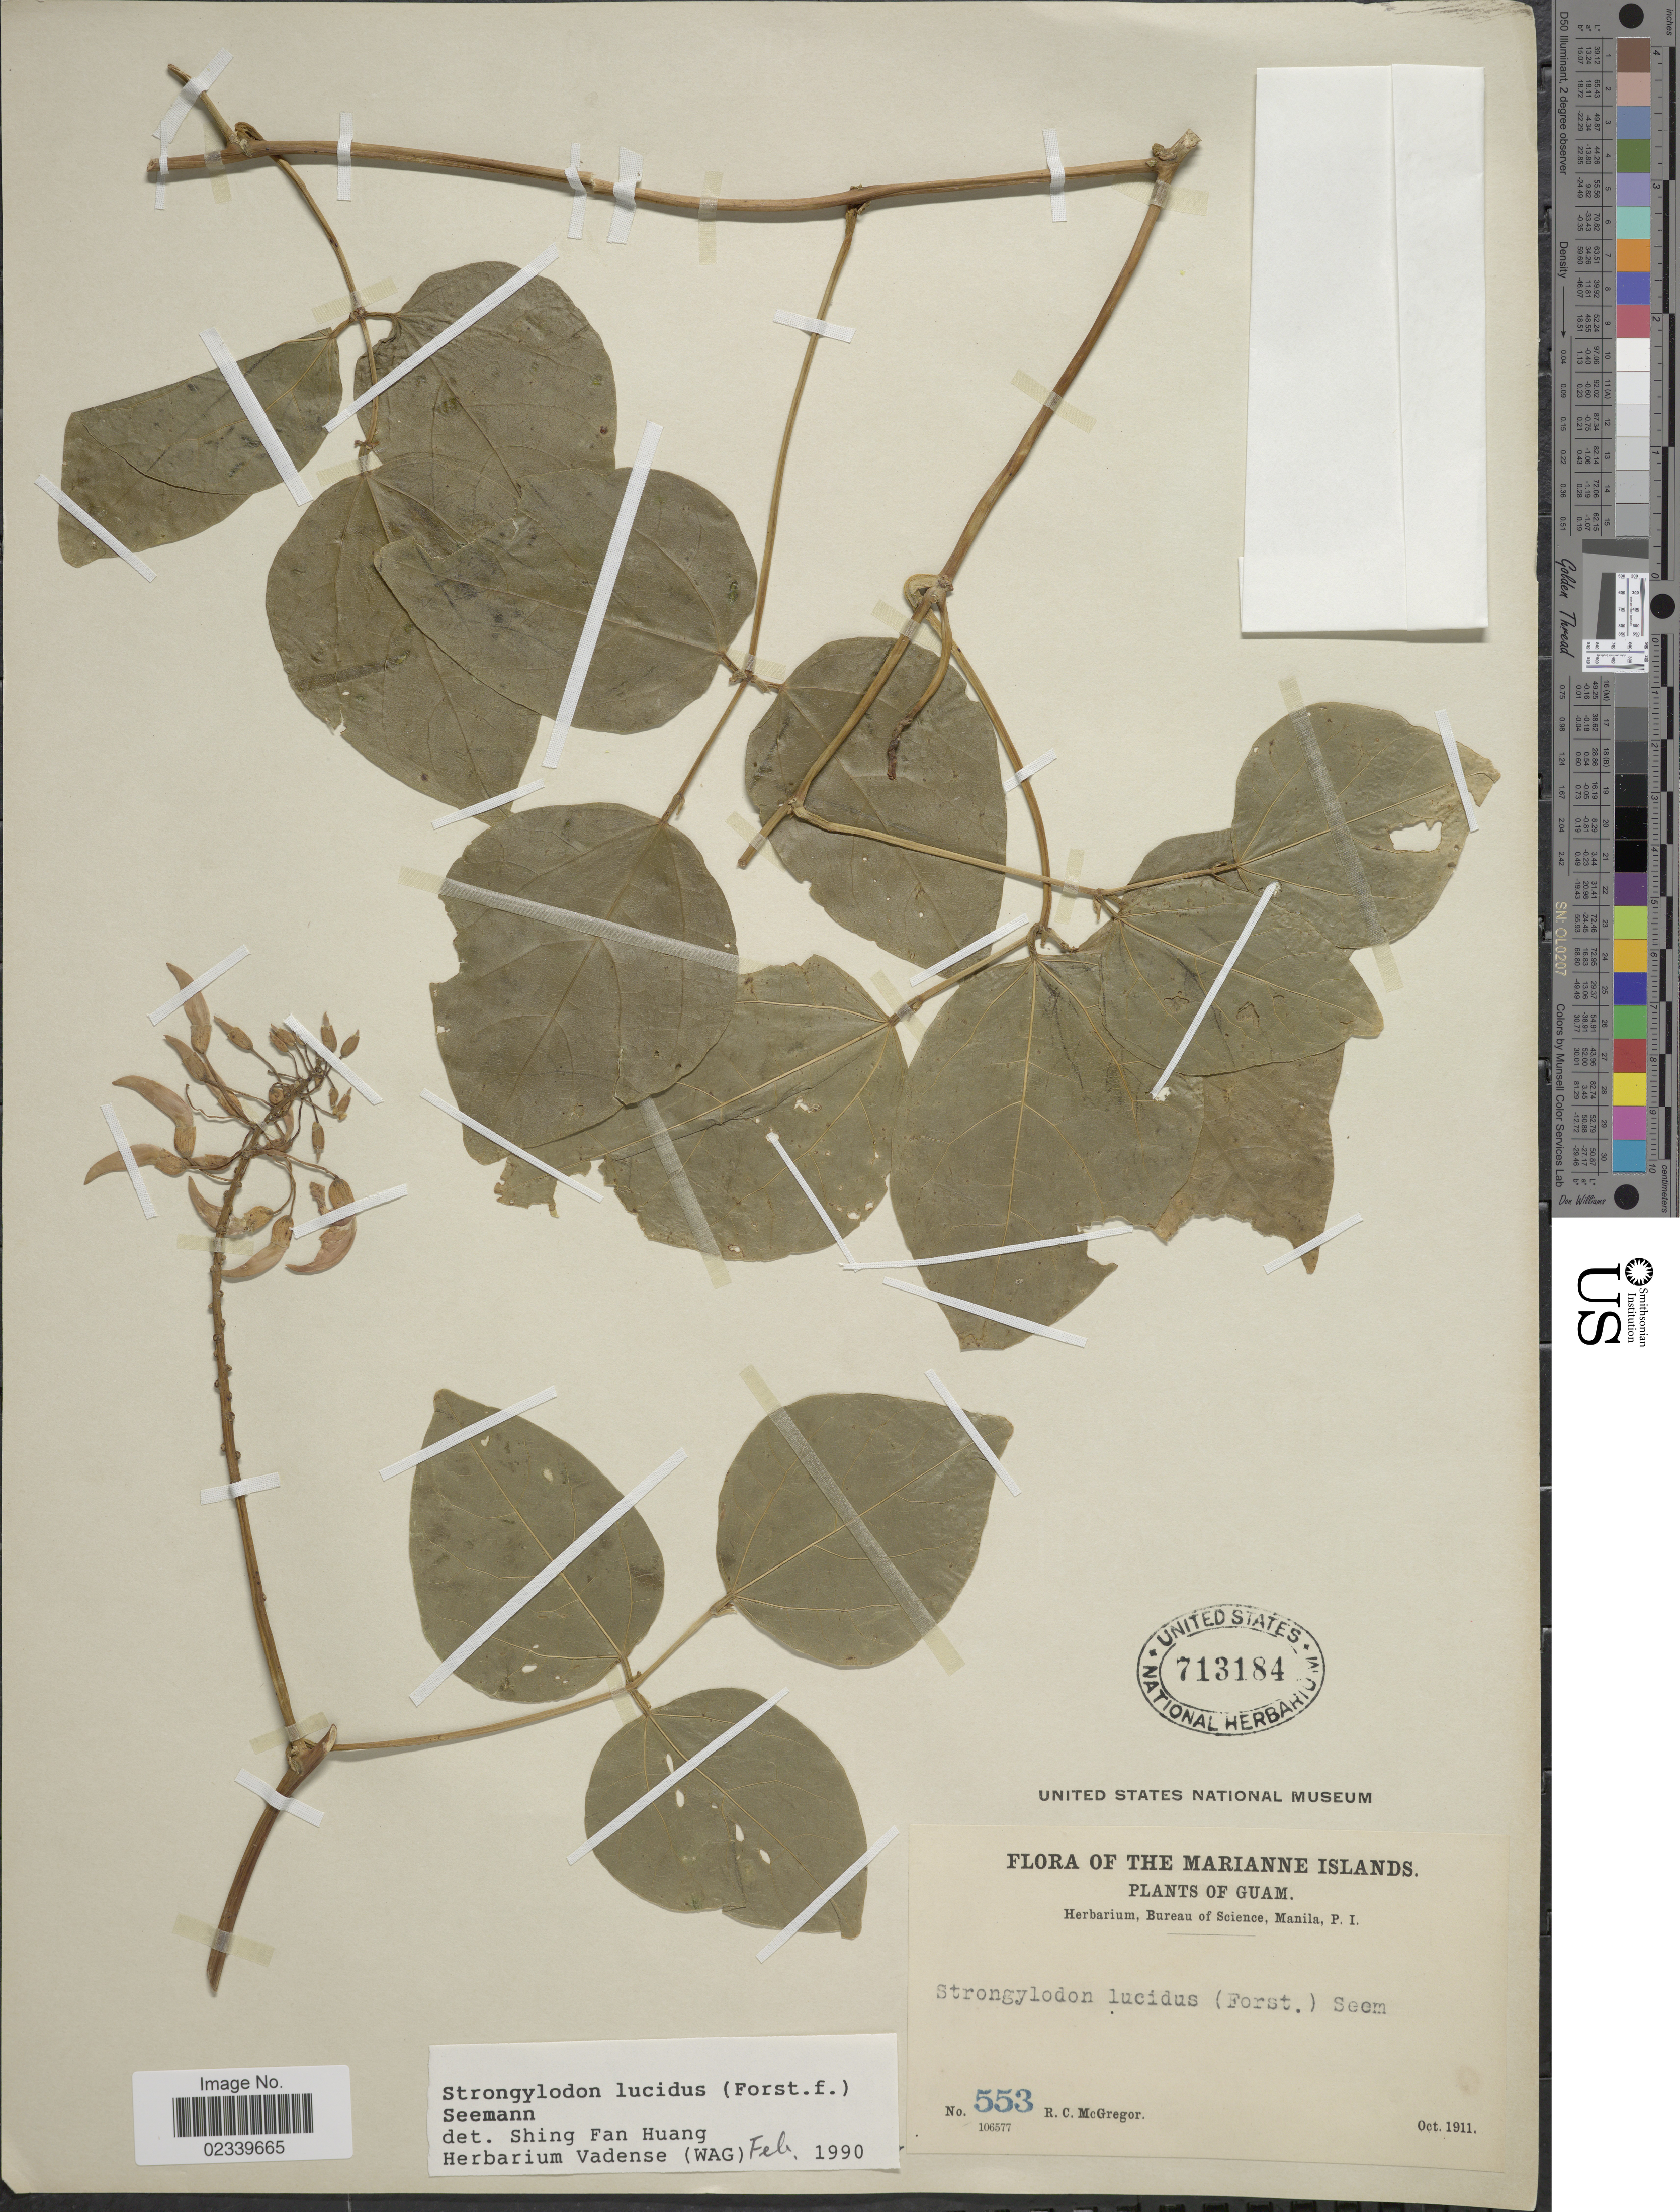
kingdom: Plantae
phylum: Tracheophyta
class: Magnoliopsida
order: Fabales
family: Fabaceae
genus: Strongylodon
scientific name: Strongylodon lucidus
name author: (G. Forst.) Seem.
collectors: R. C. McGregor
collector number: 553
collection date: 1911-10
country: Guam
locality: The Marianne Islands, Guam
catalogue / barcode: US 713184